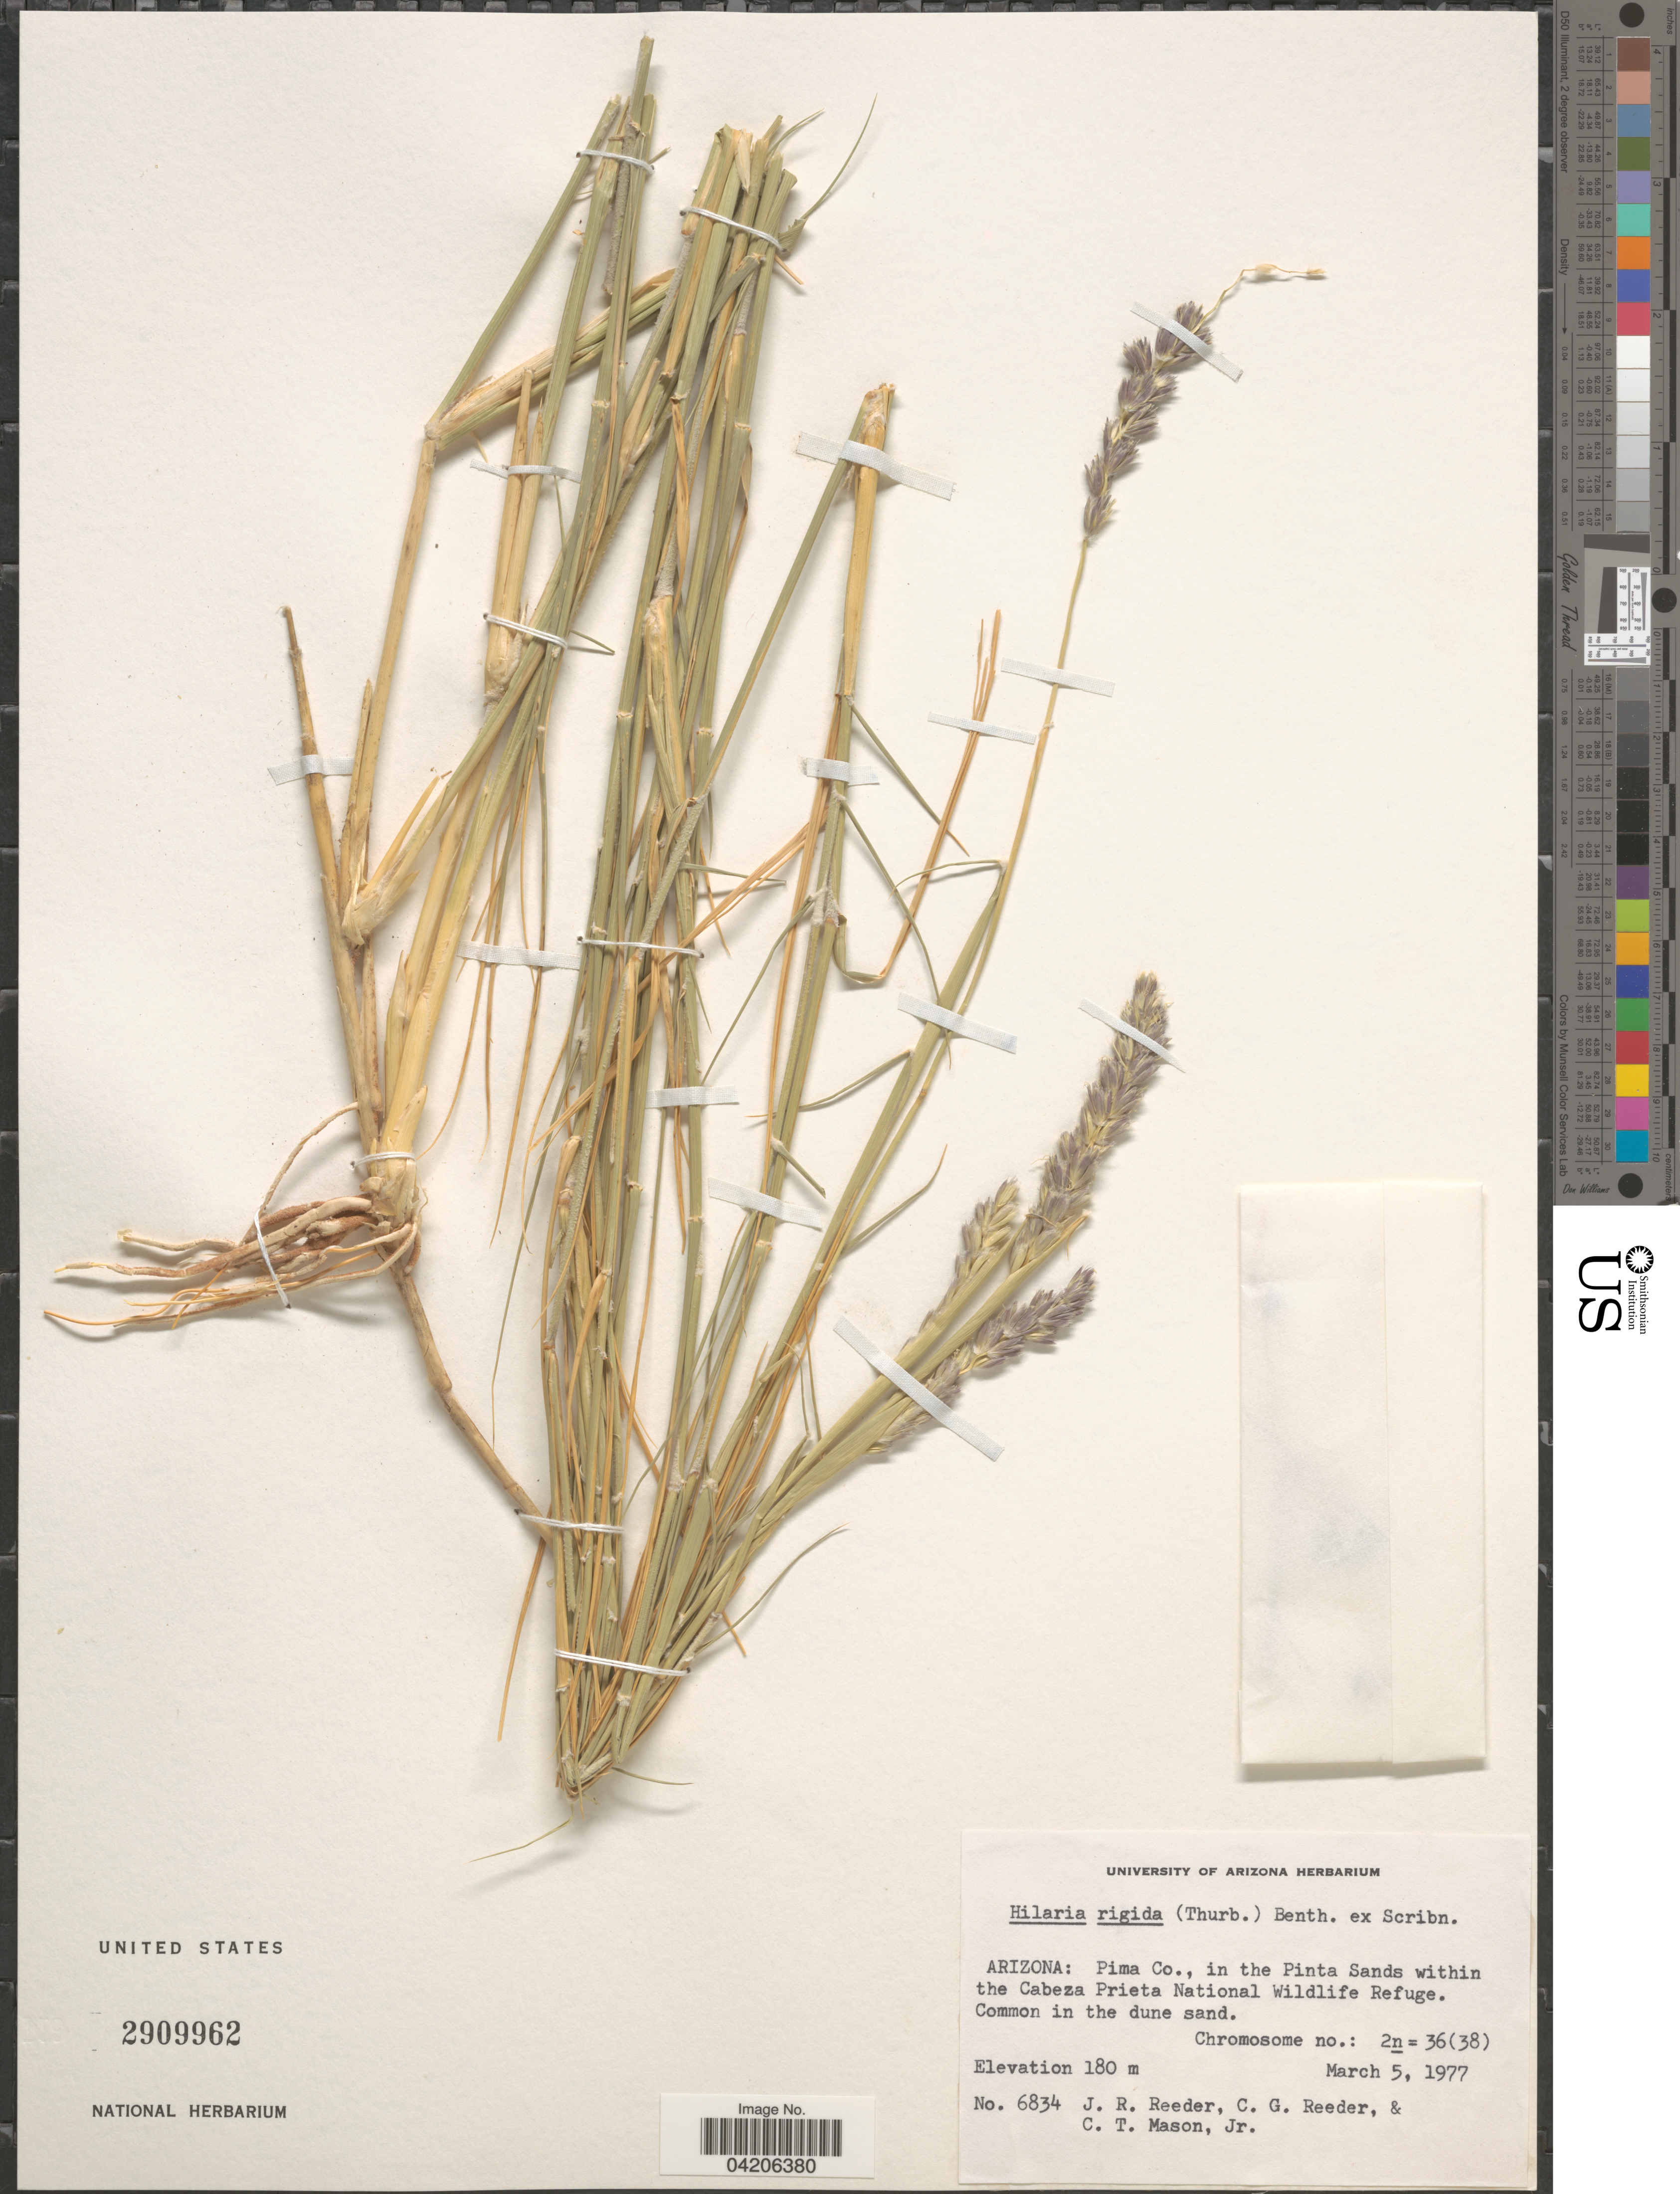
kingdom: Plantae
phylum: Tracheophyta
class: Liliopsida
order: Poales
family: Poaceae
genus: Hilaria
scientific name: Hilaria rigida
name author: (Thurb.) Benth. ex Scribn.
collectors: J. R. Reeder, C. G. Reeder & C. T. Mason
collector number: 6834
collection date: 1977-03-05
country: United States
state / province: Arizona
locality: Pima Co., in the Pinta Sands within the Cabeza Prieta National Wildlife Refuge.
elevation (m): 180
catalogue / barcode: US 2909962